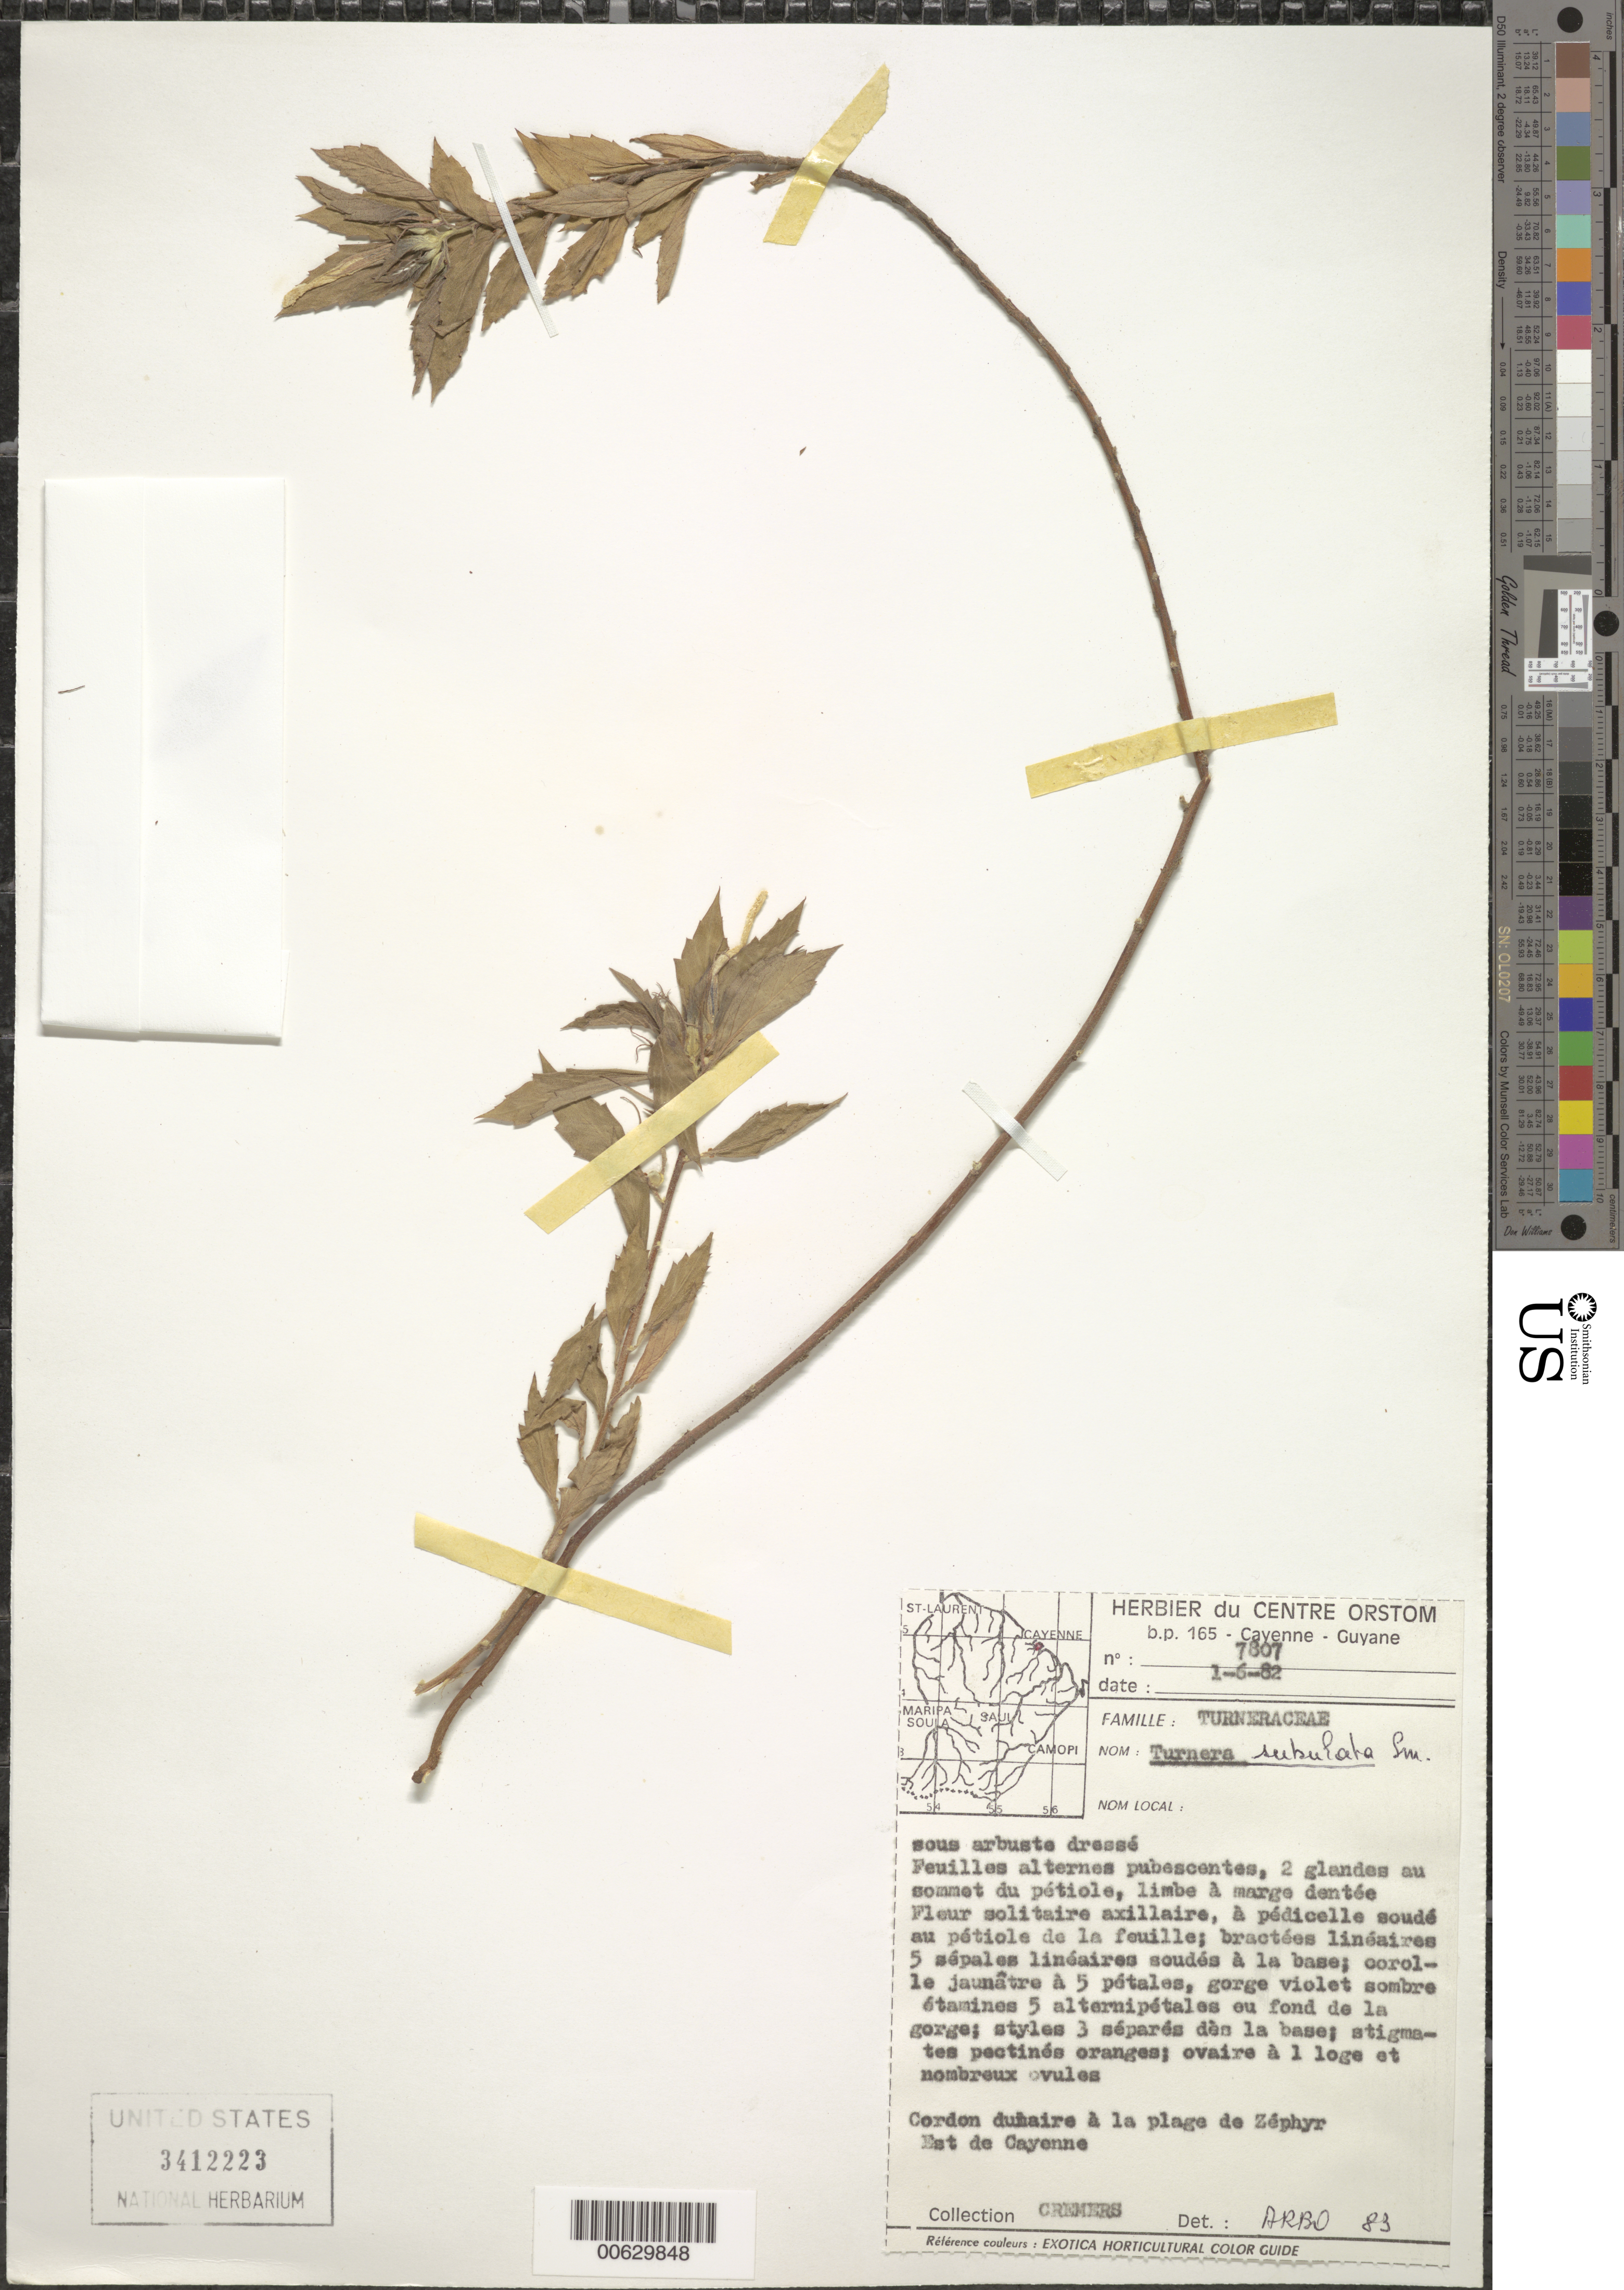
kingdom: Plantae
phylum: Tracheophyta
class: Magnoliopsida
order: Malpighiales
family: Turneraceae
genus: Turnera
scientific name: Turnera subulata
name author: Sm.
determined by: Arbo, M. M.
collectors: G. Cremers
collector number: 7807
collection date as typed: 1-Jun-82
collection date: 1982-06-01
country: French Guiana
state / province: Cayenne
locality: Cayenne, E, plage de Zéphyr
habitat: Cordon dunaire de la plage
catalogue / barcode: US 3412223